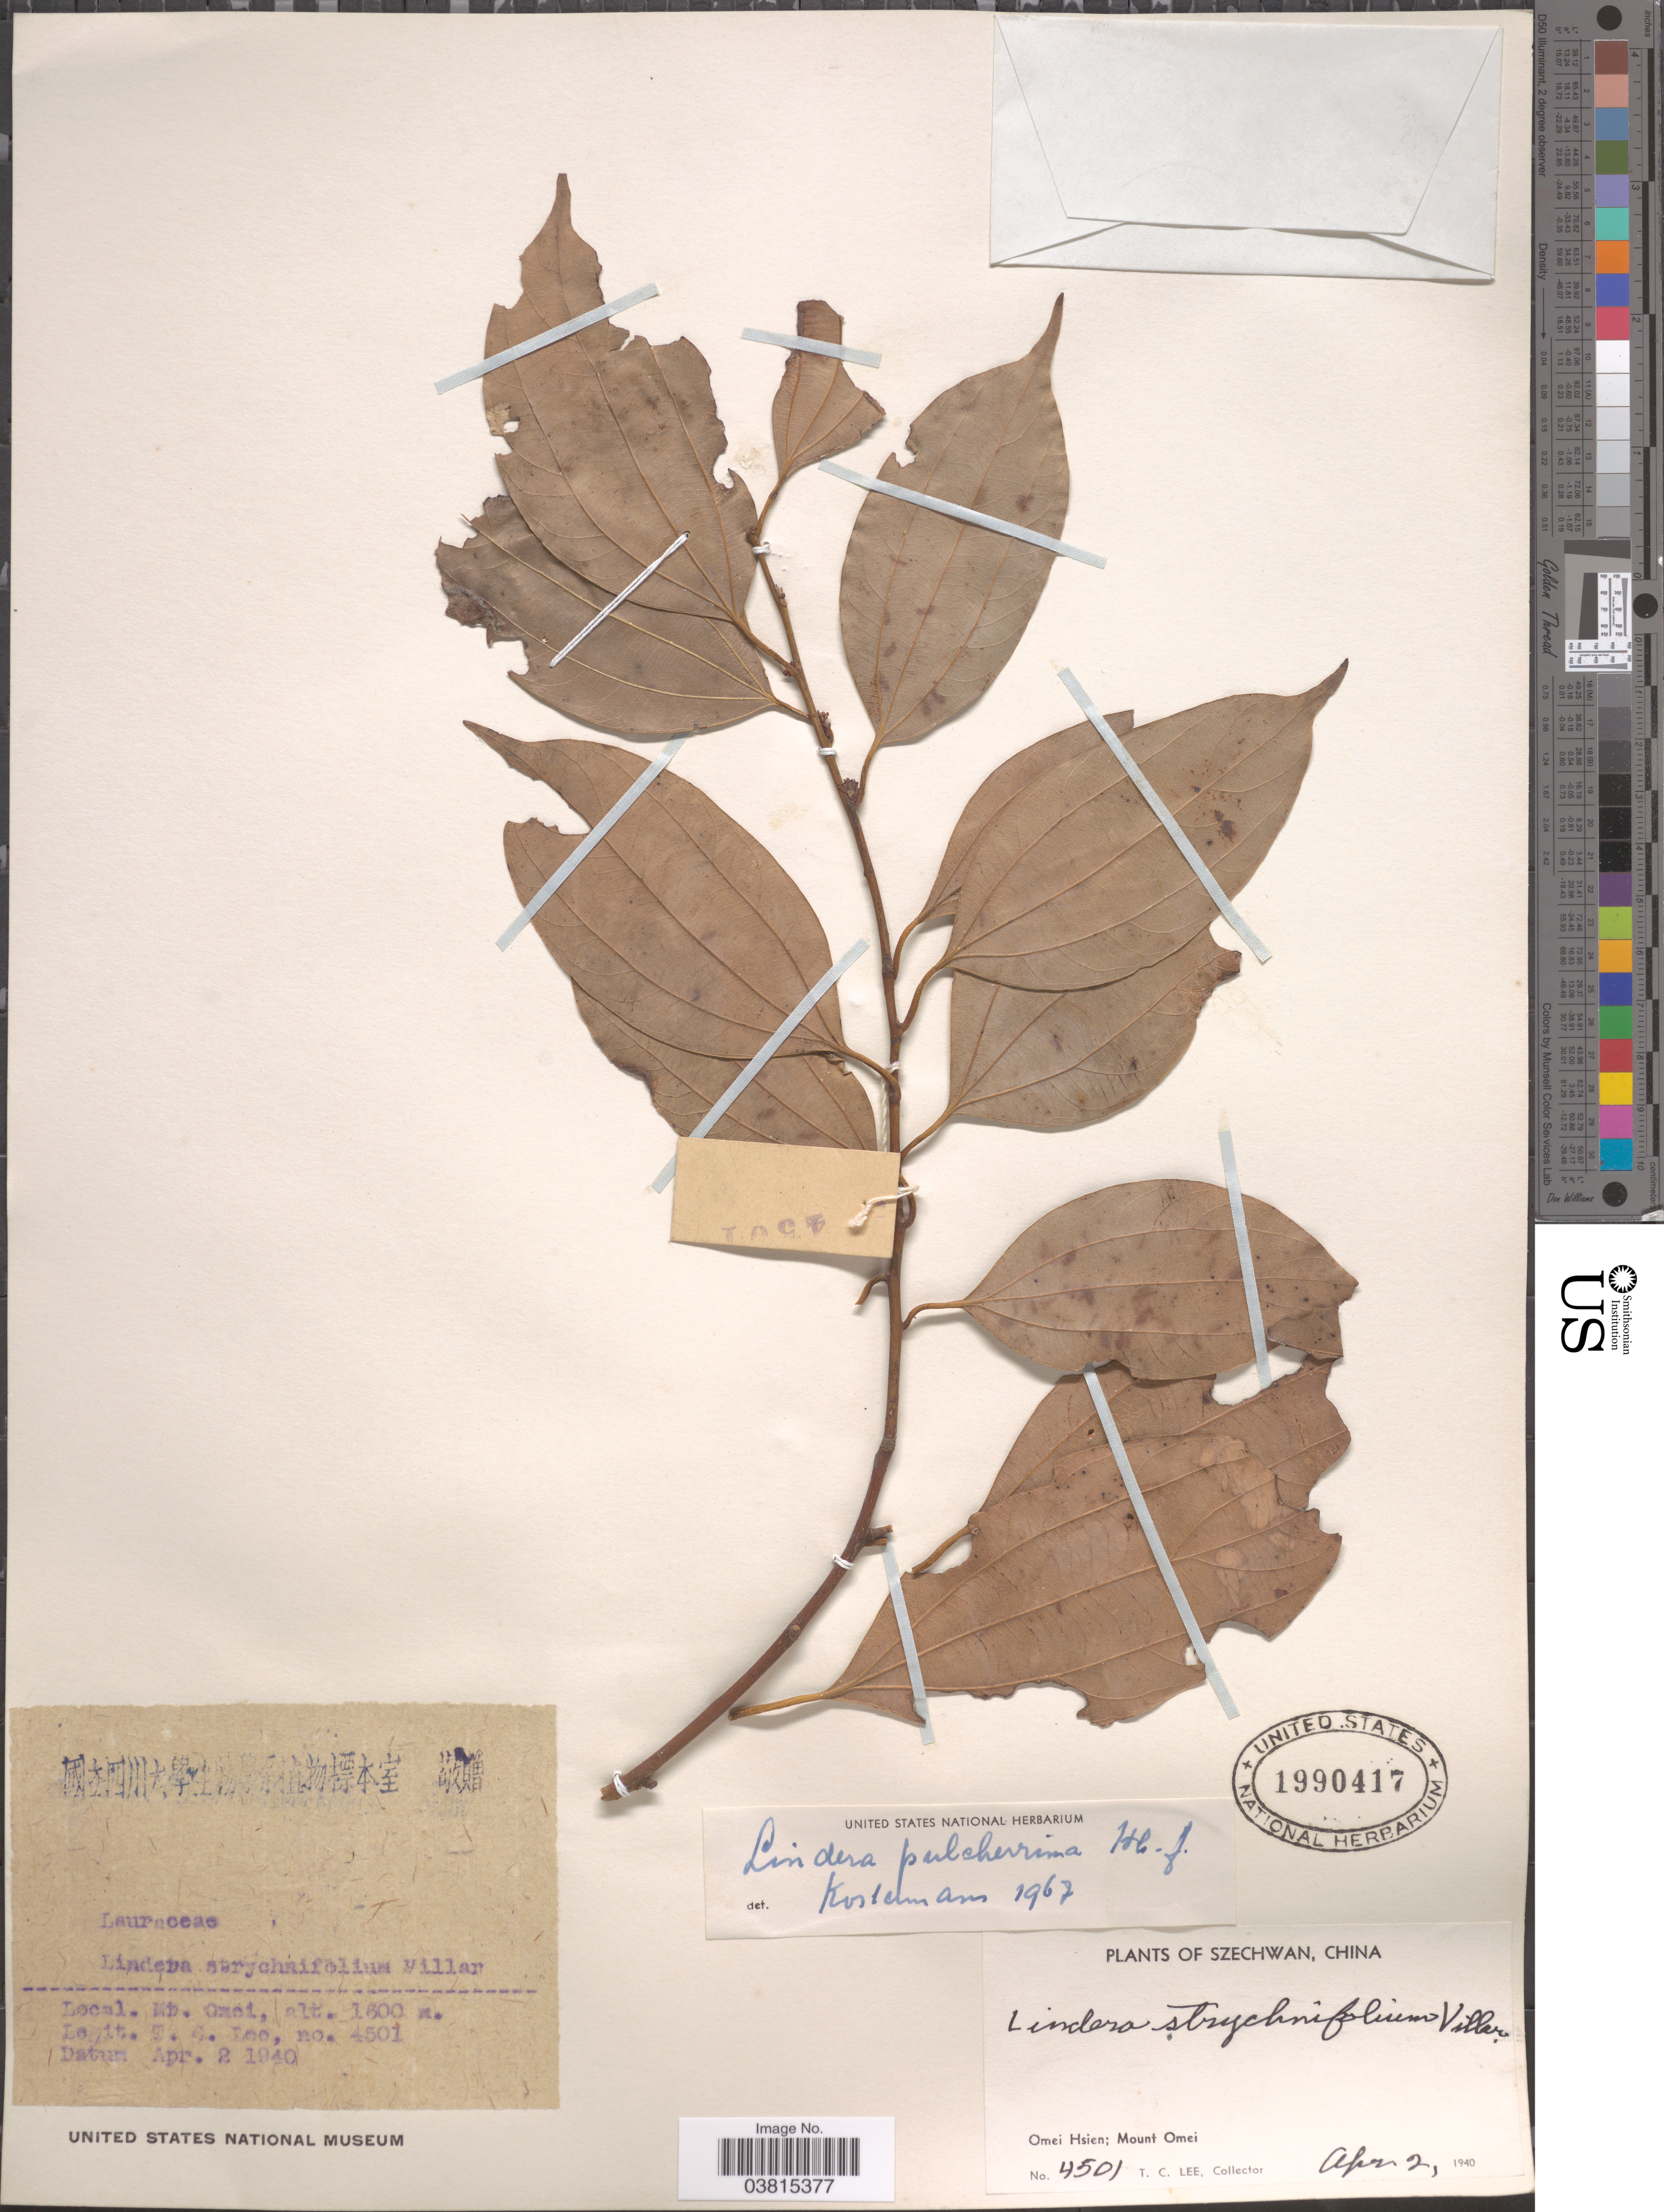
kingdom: Plantae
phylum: Tracheophyta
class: Magnoliopsida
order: Laurales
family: Lauraceae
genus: Lindera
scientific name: Lindera pulcherrima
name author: (Nees) Hook. f.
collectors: T. Lee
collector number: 4501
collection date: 1940-04-02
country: China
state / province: Sichuan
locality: Szechwan. Omei Hsien; Mount Omei.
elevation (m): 1600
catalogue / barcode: US 1990417